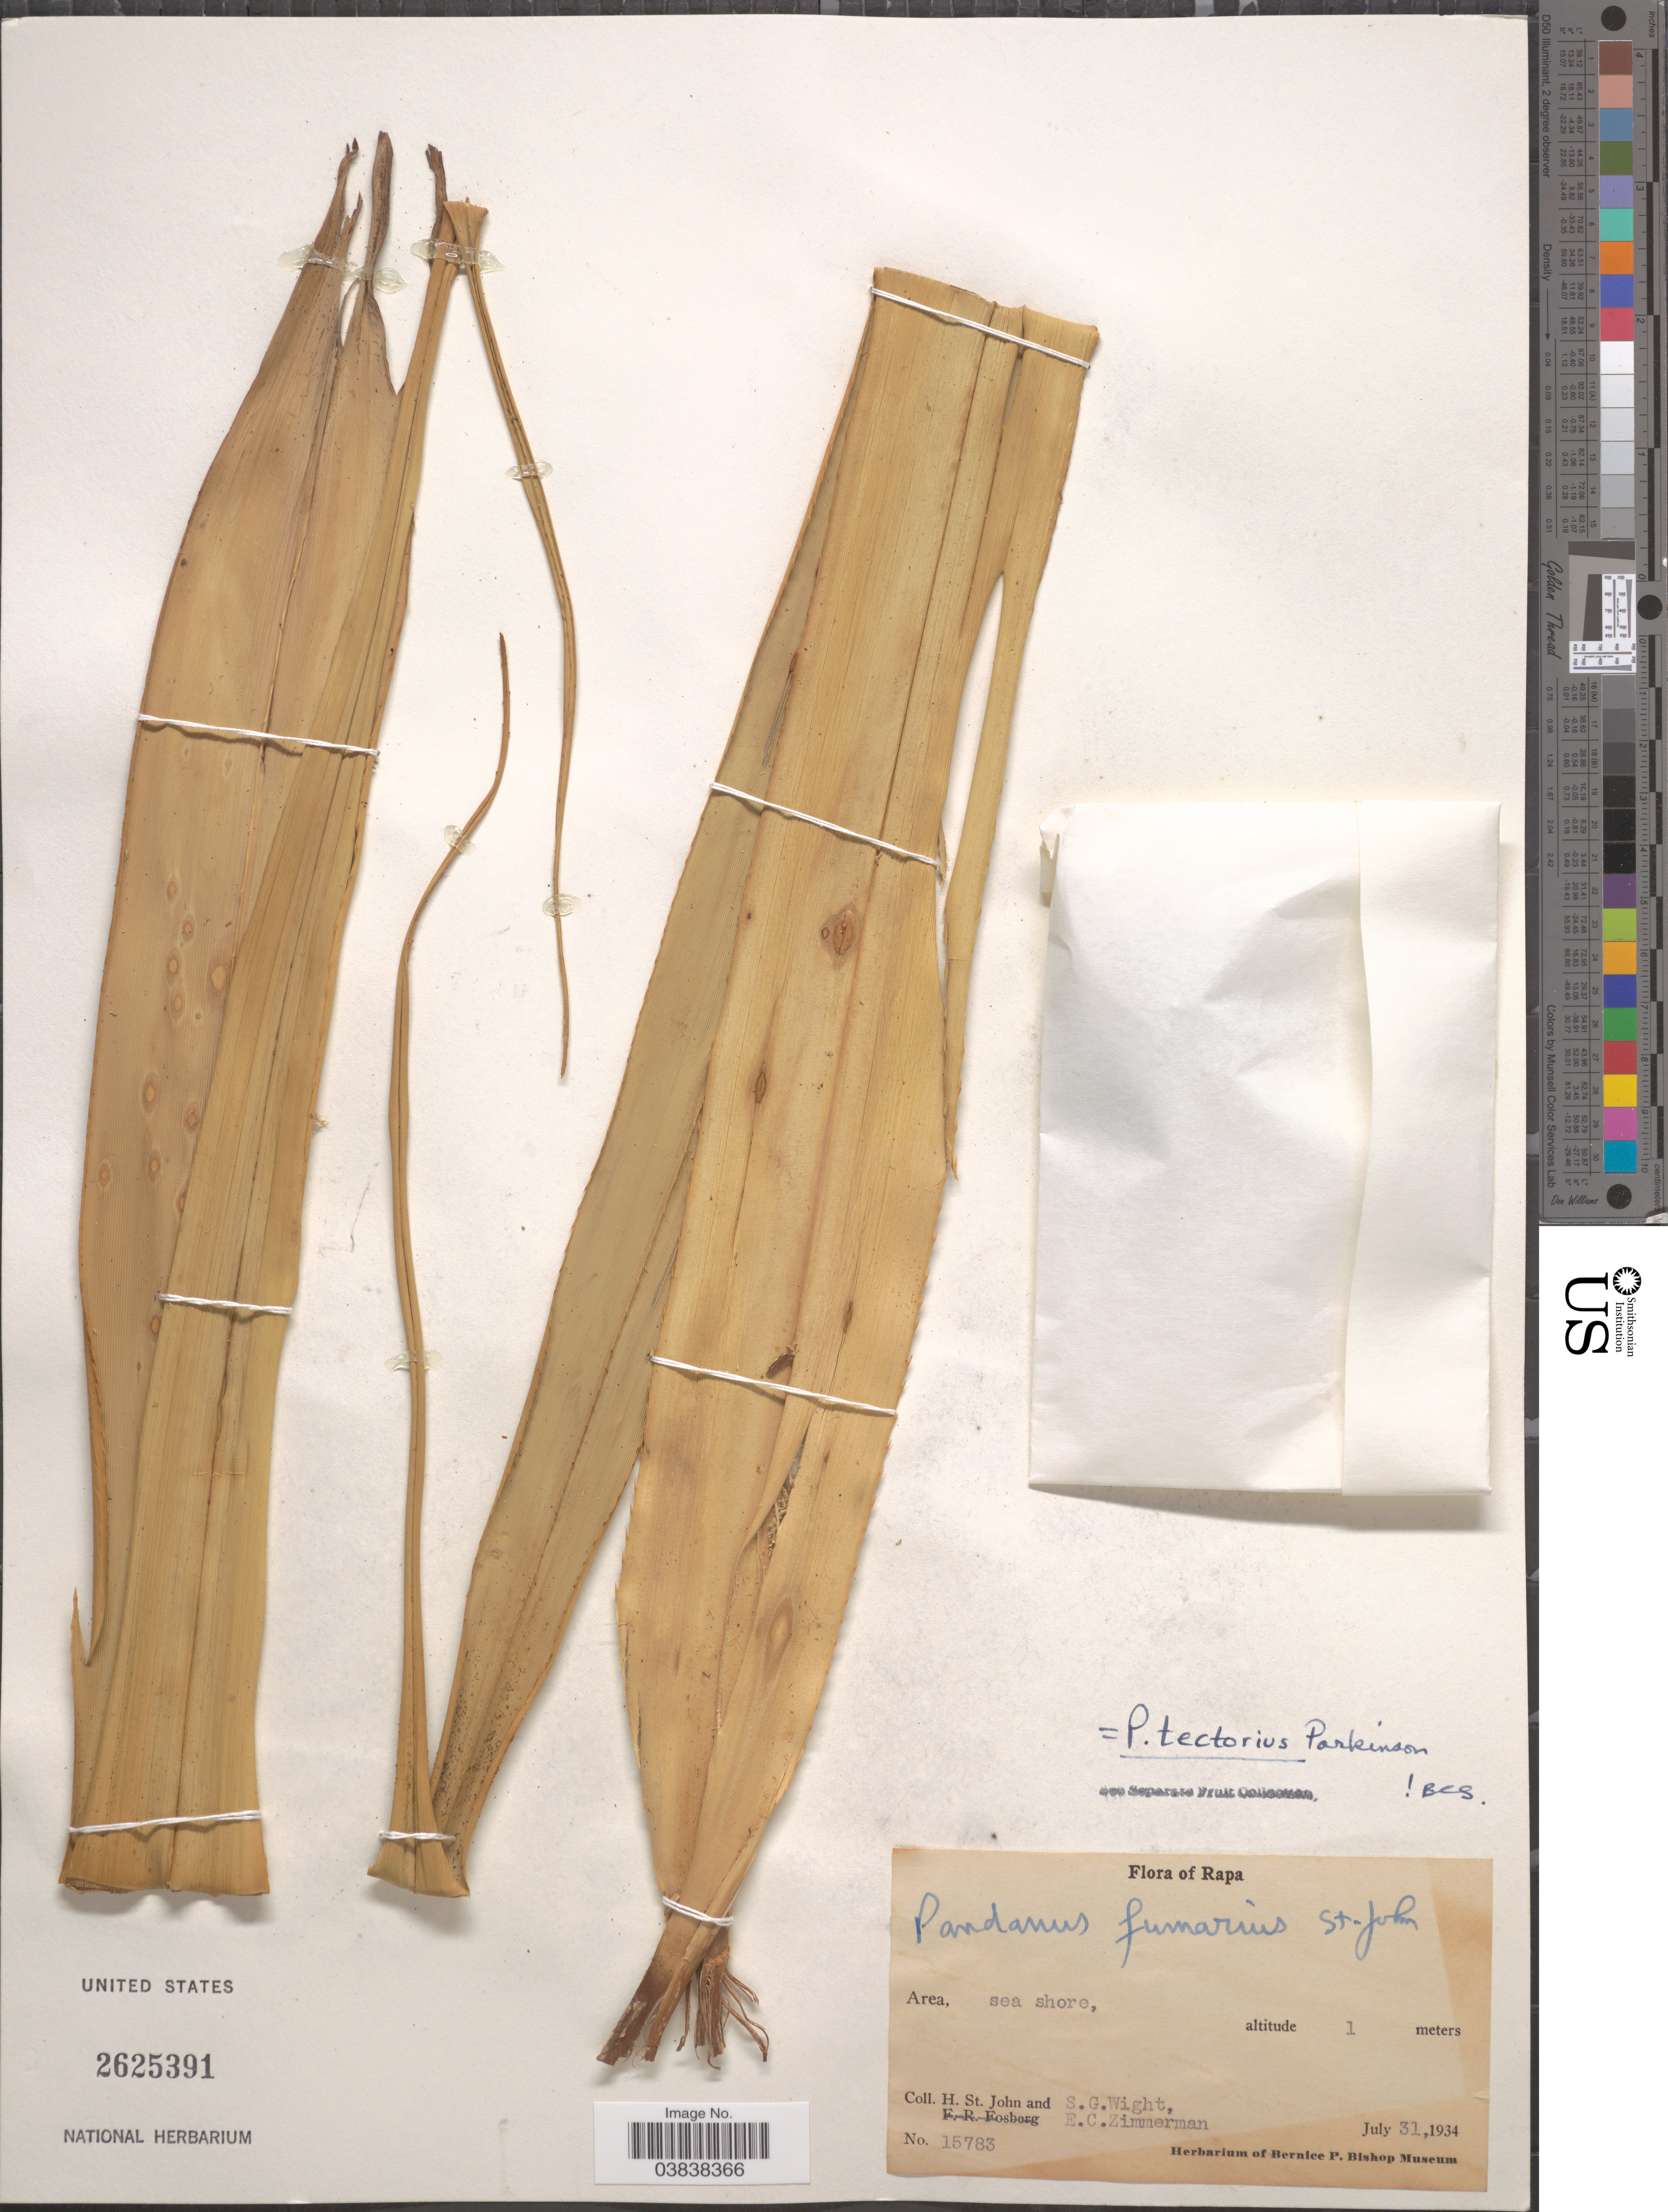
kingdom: Plantae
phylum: Tracheophyta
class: Liliopsida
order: Pandanales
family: Pandanaceae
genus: Pandanus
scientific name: Pandanus tectorius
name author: Parkinson ex DuRoi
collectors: H. St. John, S. G. Wight & E. Zimmerman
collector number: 15783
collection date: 1934-07-31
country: French Polynesia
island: Rapa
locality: Rapa. Area, sea shore.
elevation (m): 1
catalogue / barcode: US 2625391